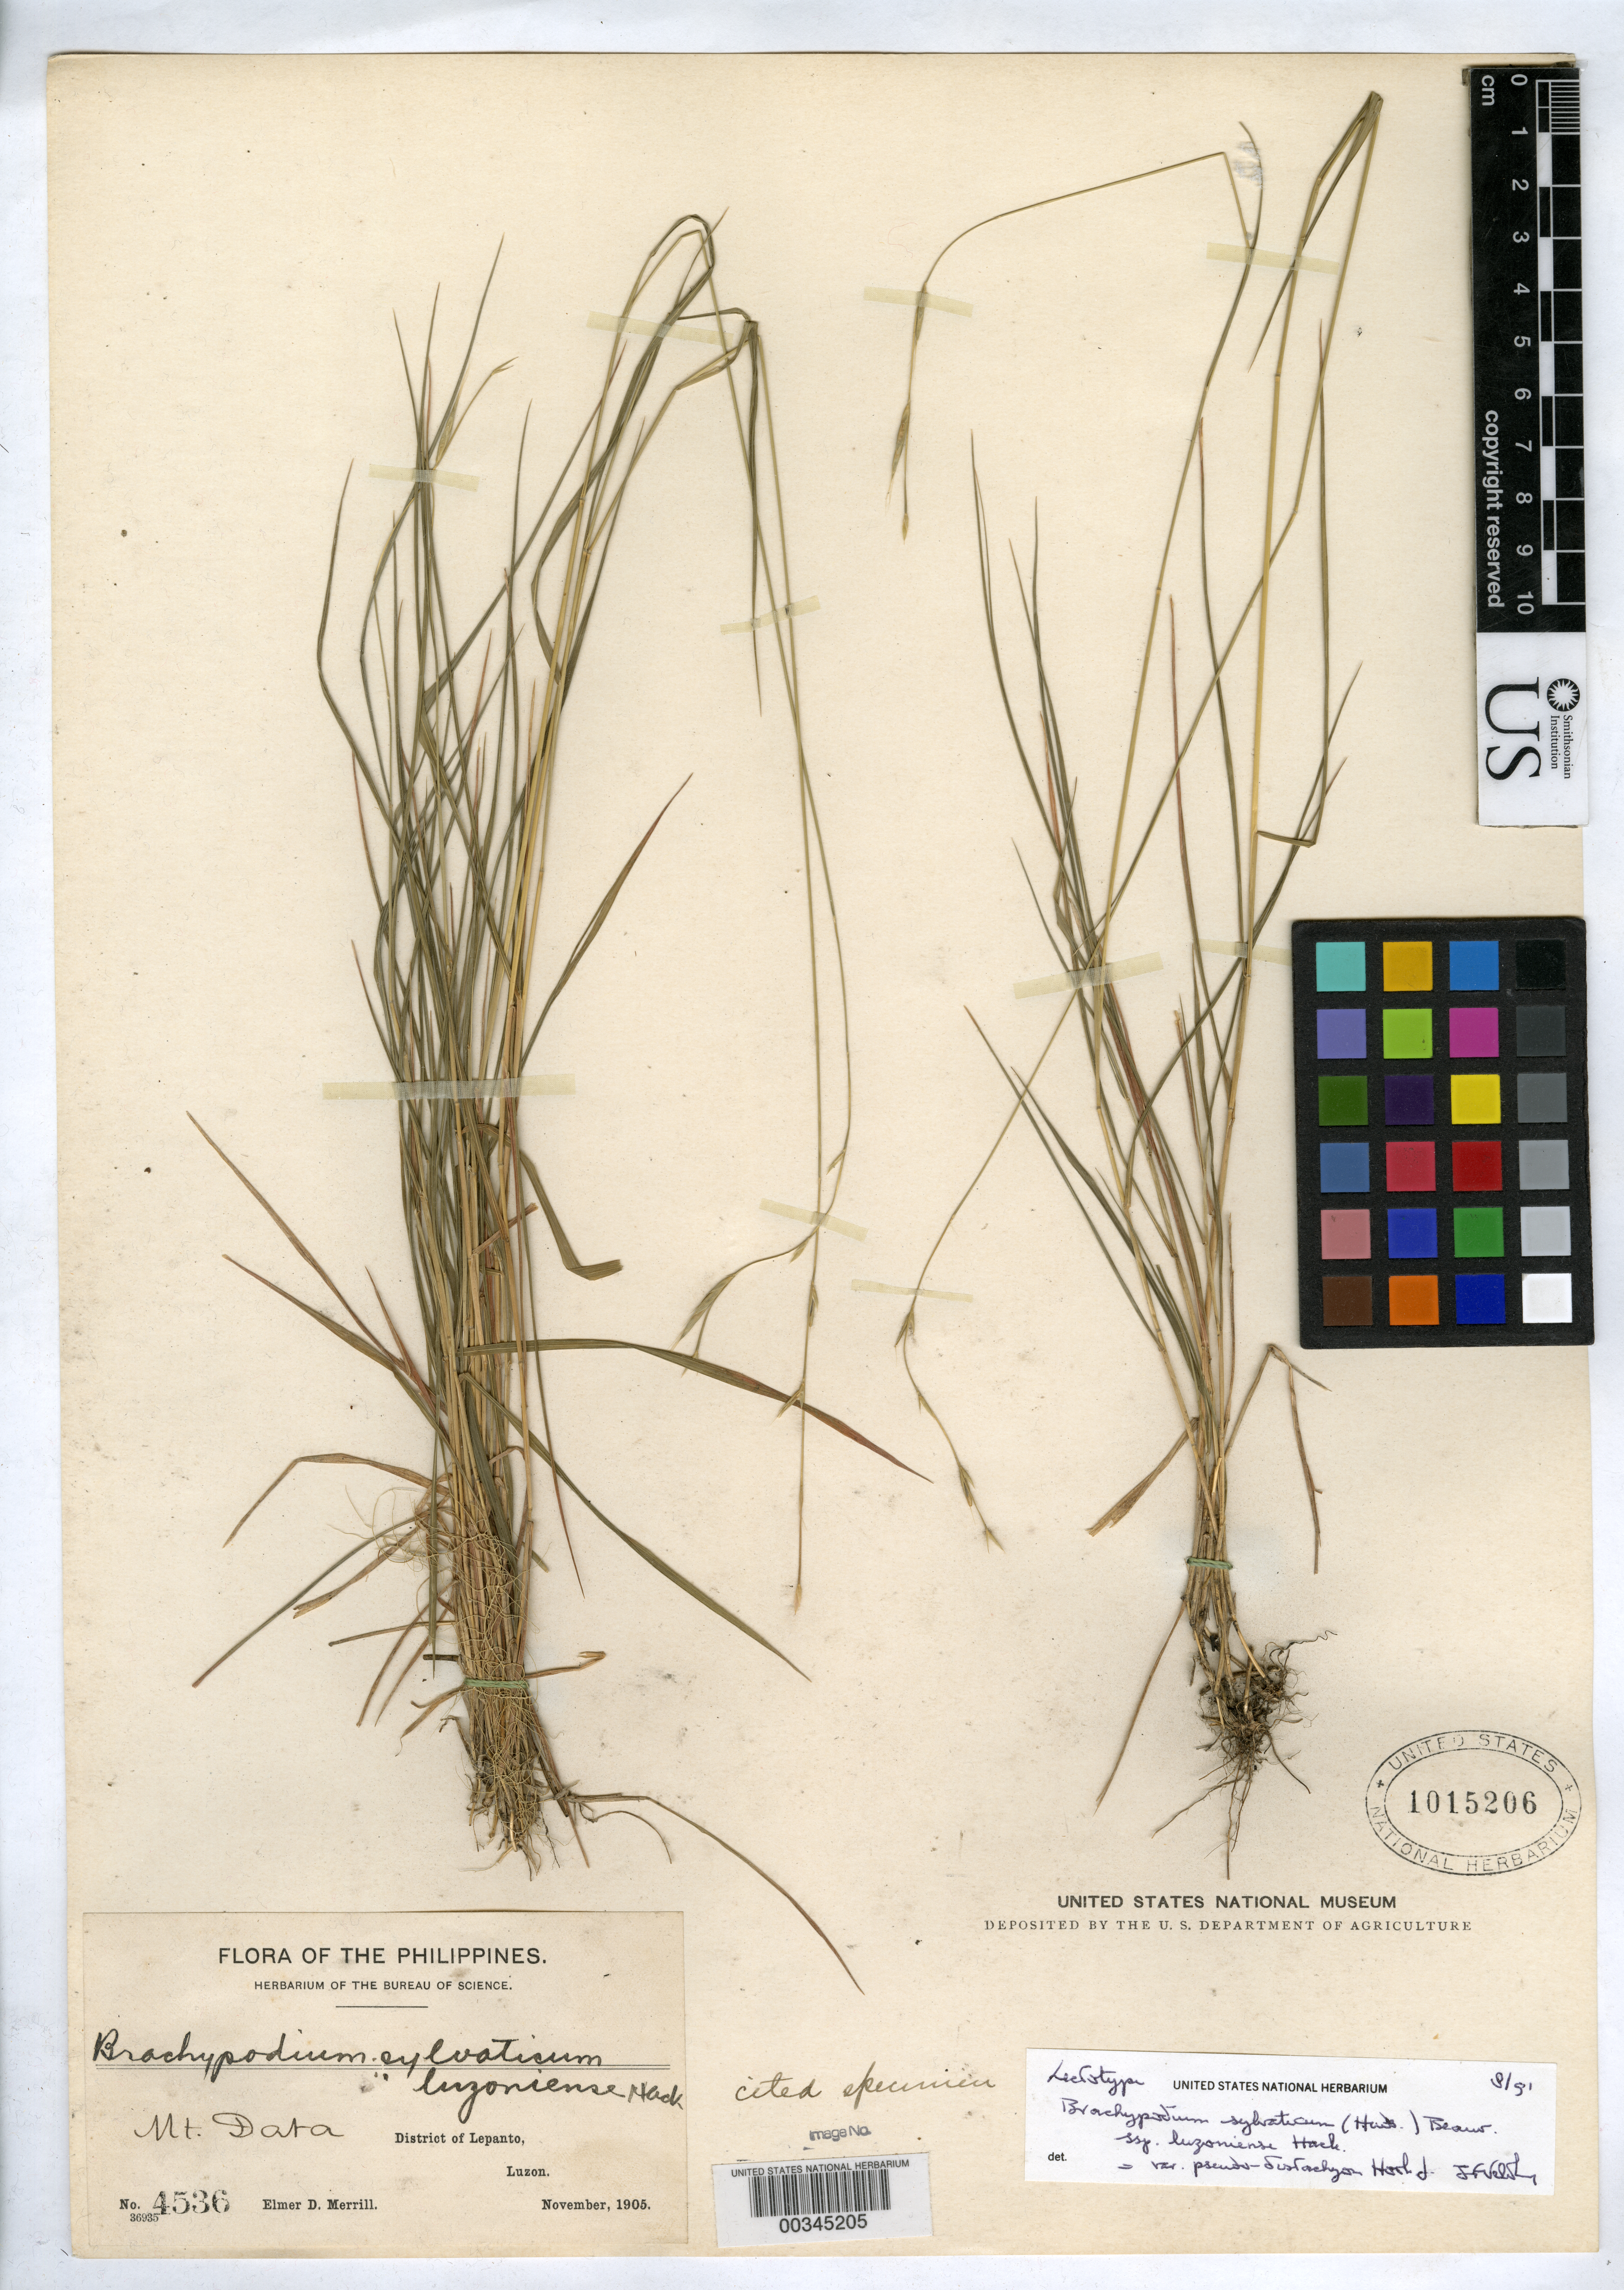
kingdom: Plantae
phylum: Tracheophyta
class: Liliopsida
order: Poales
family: Poaceae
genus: Brachypodium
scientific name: Brachypodium silvaticum subsp. luzoniense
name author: Hack.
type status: Lectotype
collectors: E. D. Merrill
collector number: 4536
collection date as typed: Nov 1905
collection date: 1905-11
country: Philippines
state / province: Cordillera (Administrative Region)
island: Luzon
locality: Mt. Data.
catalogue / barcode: US 1015206